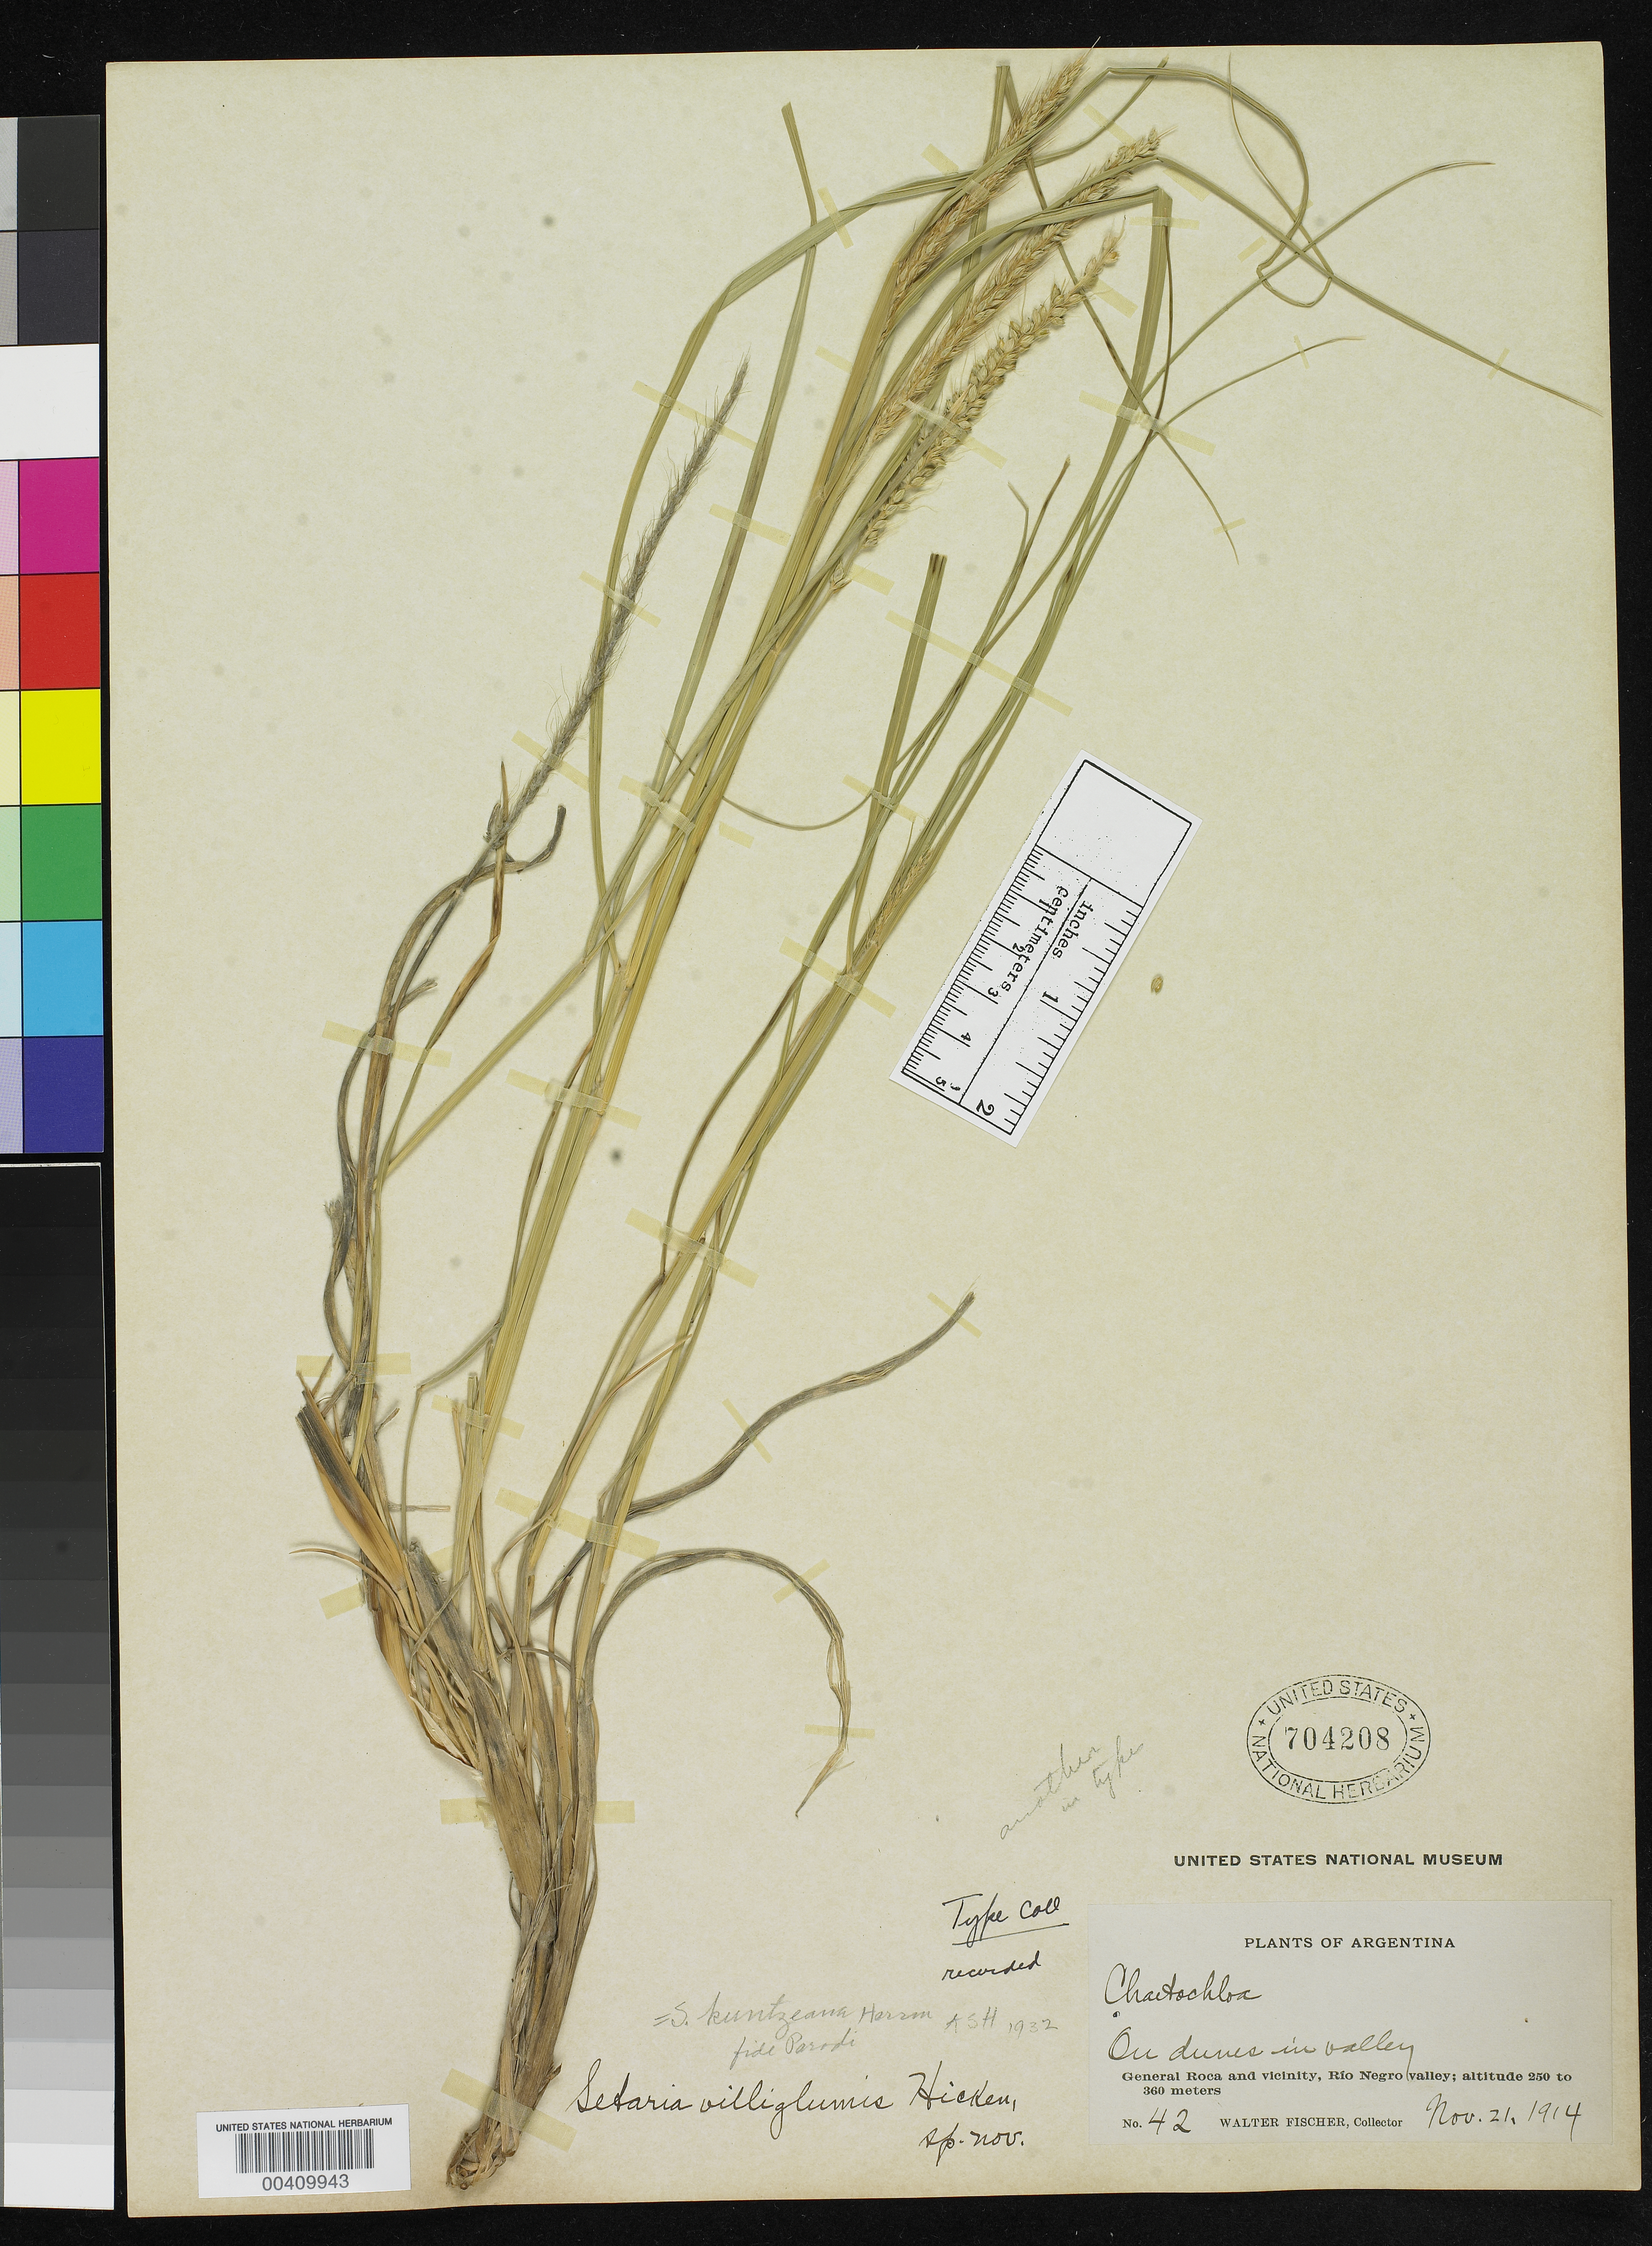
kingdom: Plantae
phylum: Tracheophyta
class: Liliopsida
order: Poales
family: Poaceae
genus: Setaria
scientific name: Setaria villiglumis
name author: Hicken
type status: Isotype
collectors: W. Fischer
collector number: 42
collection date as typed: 31 Dec 1914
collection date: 1914-12-31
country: Argentina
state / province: Río Negro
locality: General Roca & vicinity.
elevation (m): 250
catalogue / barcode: US 704208